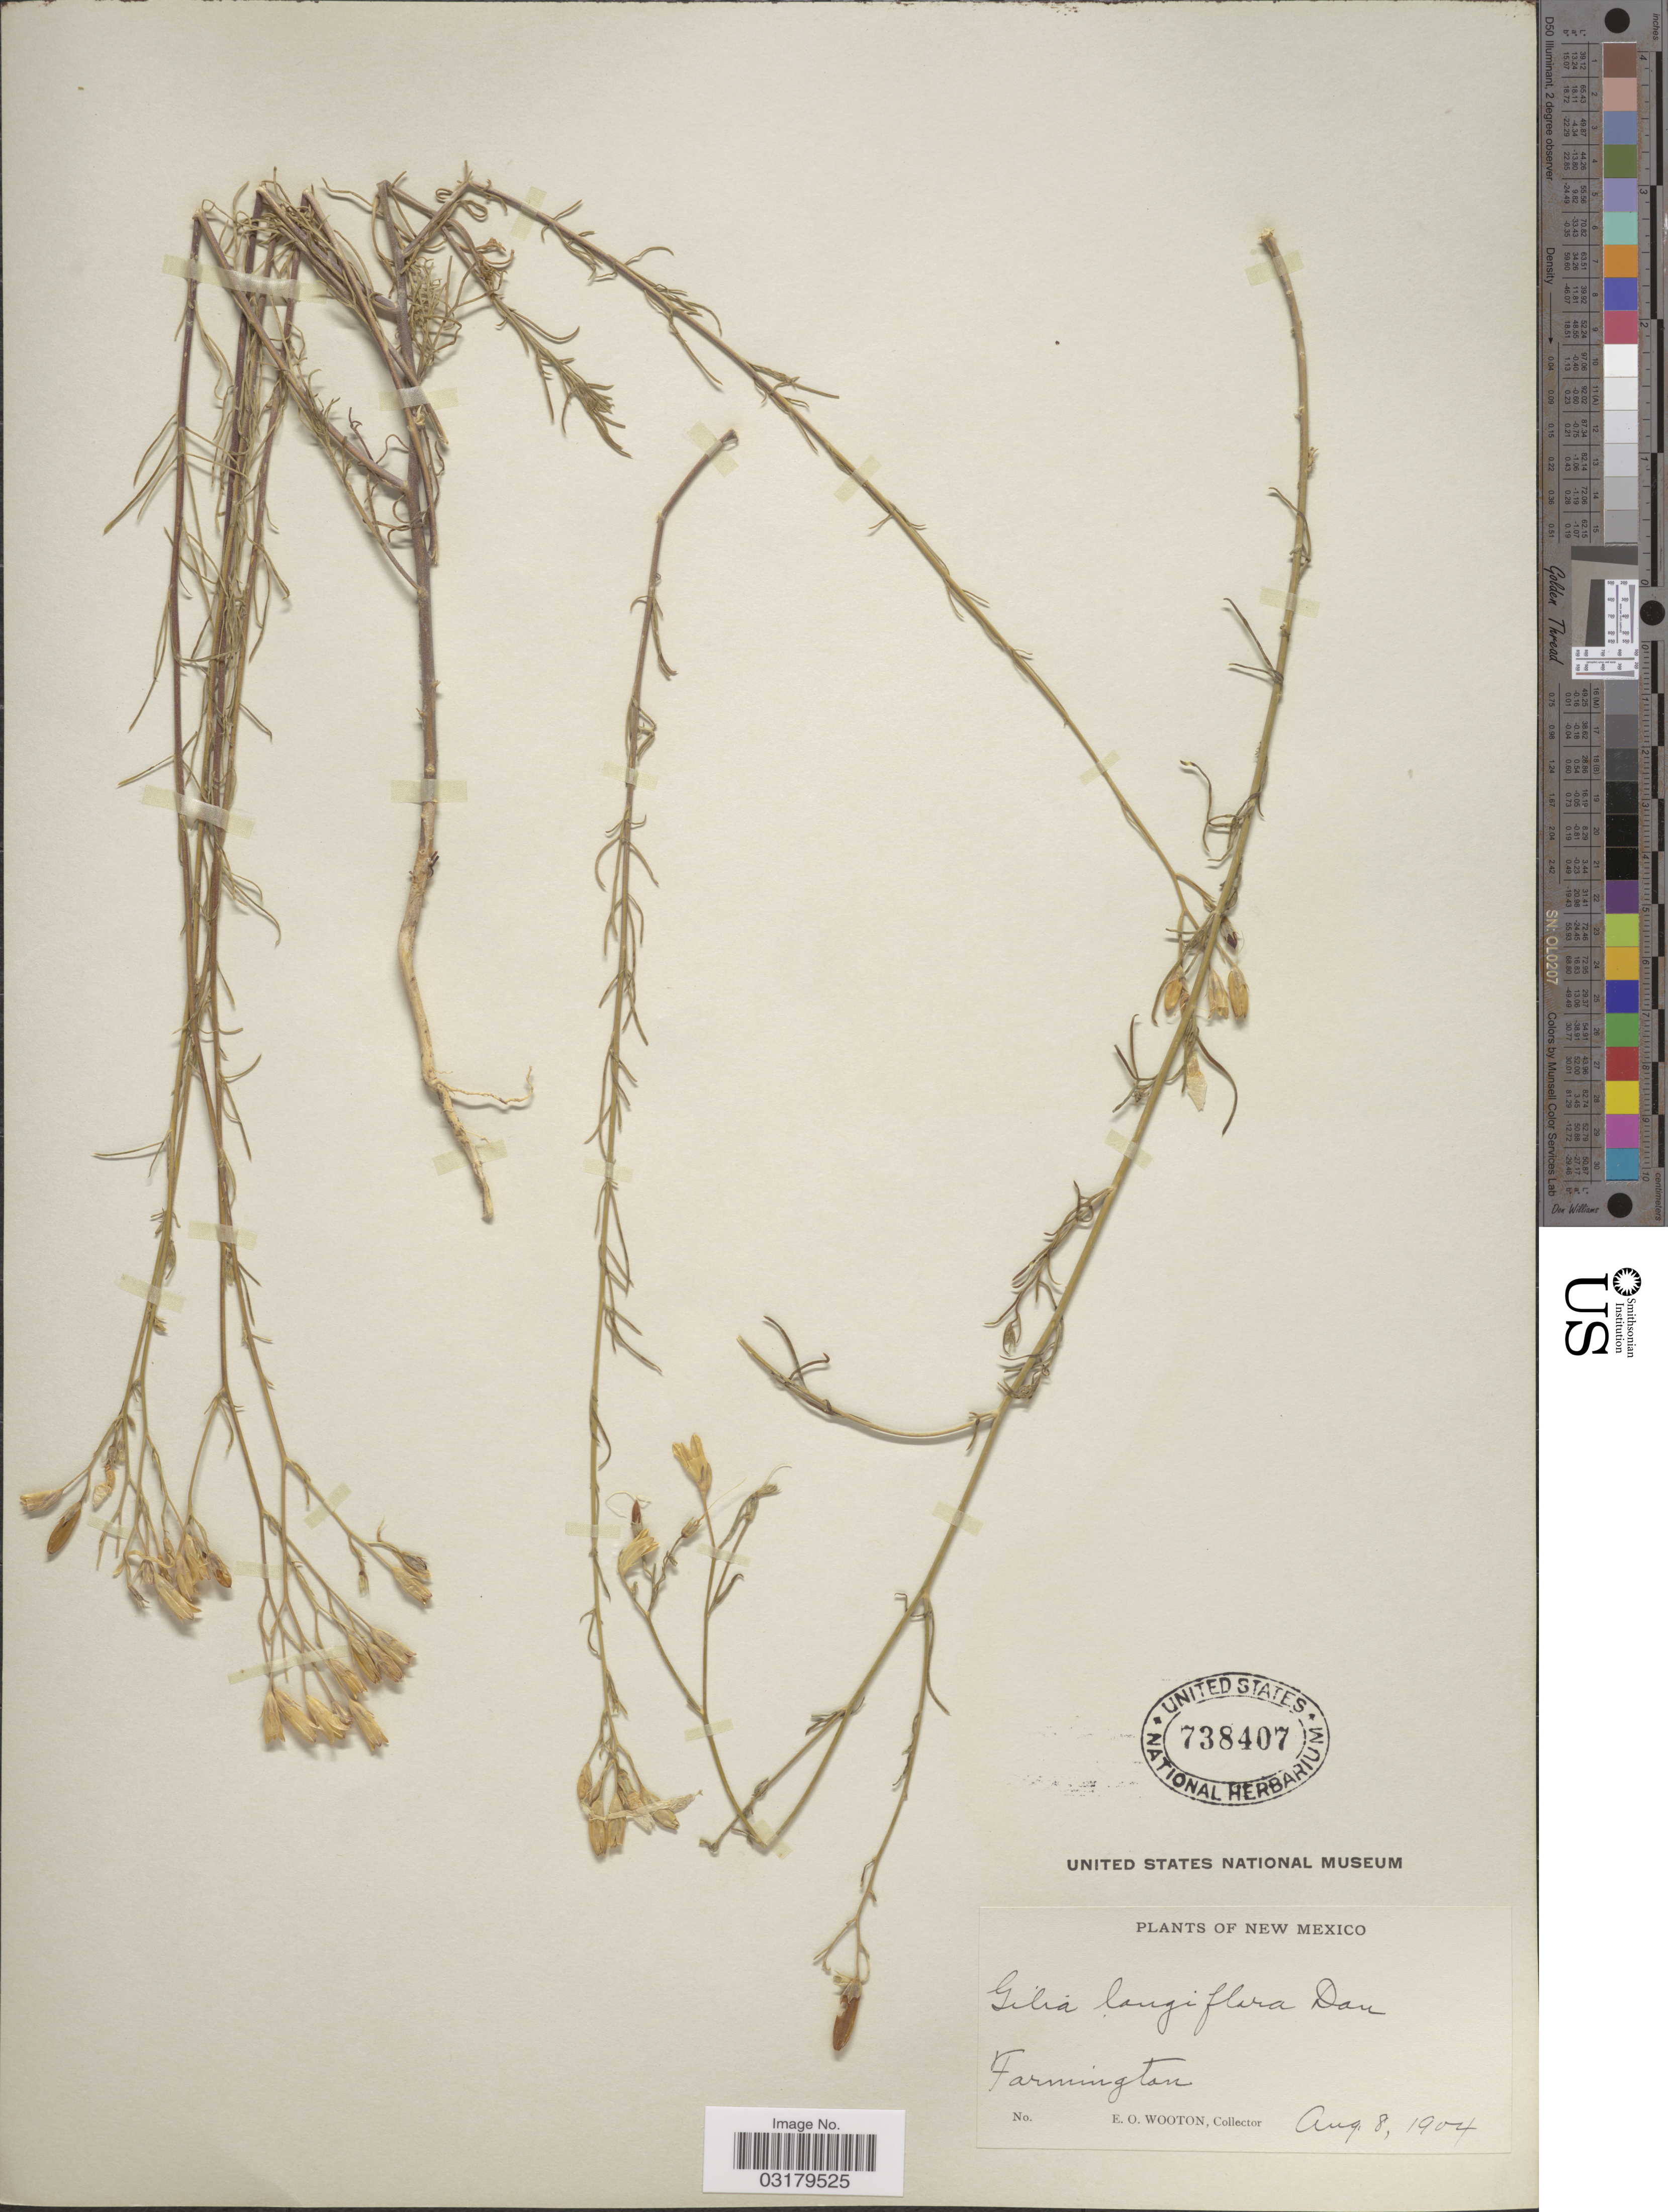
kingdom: Plantae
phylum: Tracheophyta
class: Magnoliopsida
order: Ericales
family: Polemoniaceae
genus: Ipomopsis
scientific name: Ipomopsis longiflora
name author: (Torr.) V.E. Grant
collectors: E. O. Wooton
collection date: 1904-08-08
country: United States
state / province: New Mexico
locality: Farmington.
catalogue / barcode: US 738407